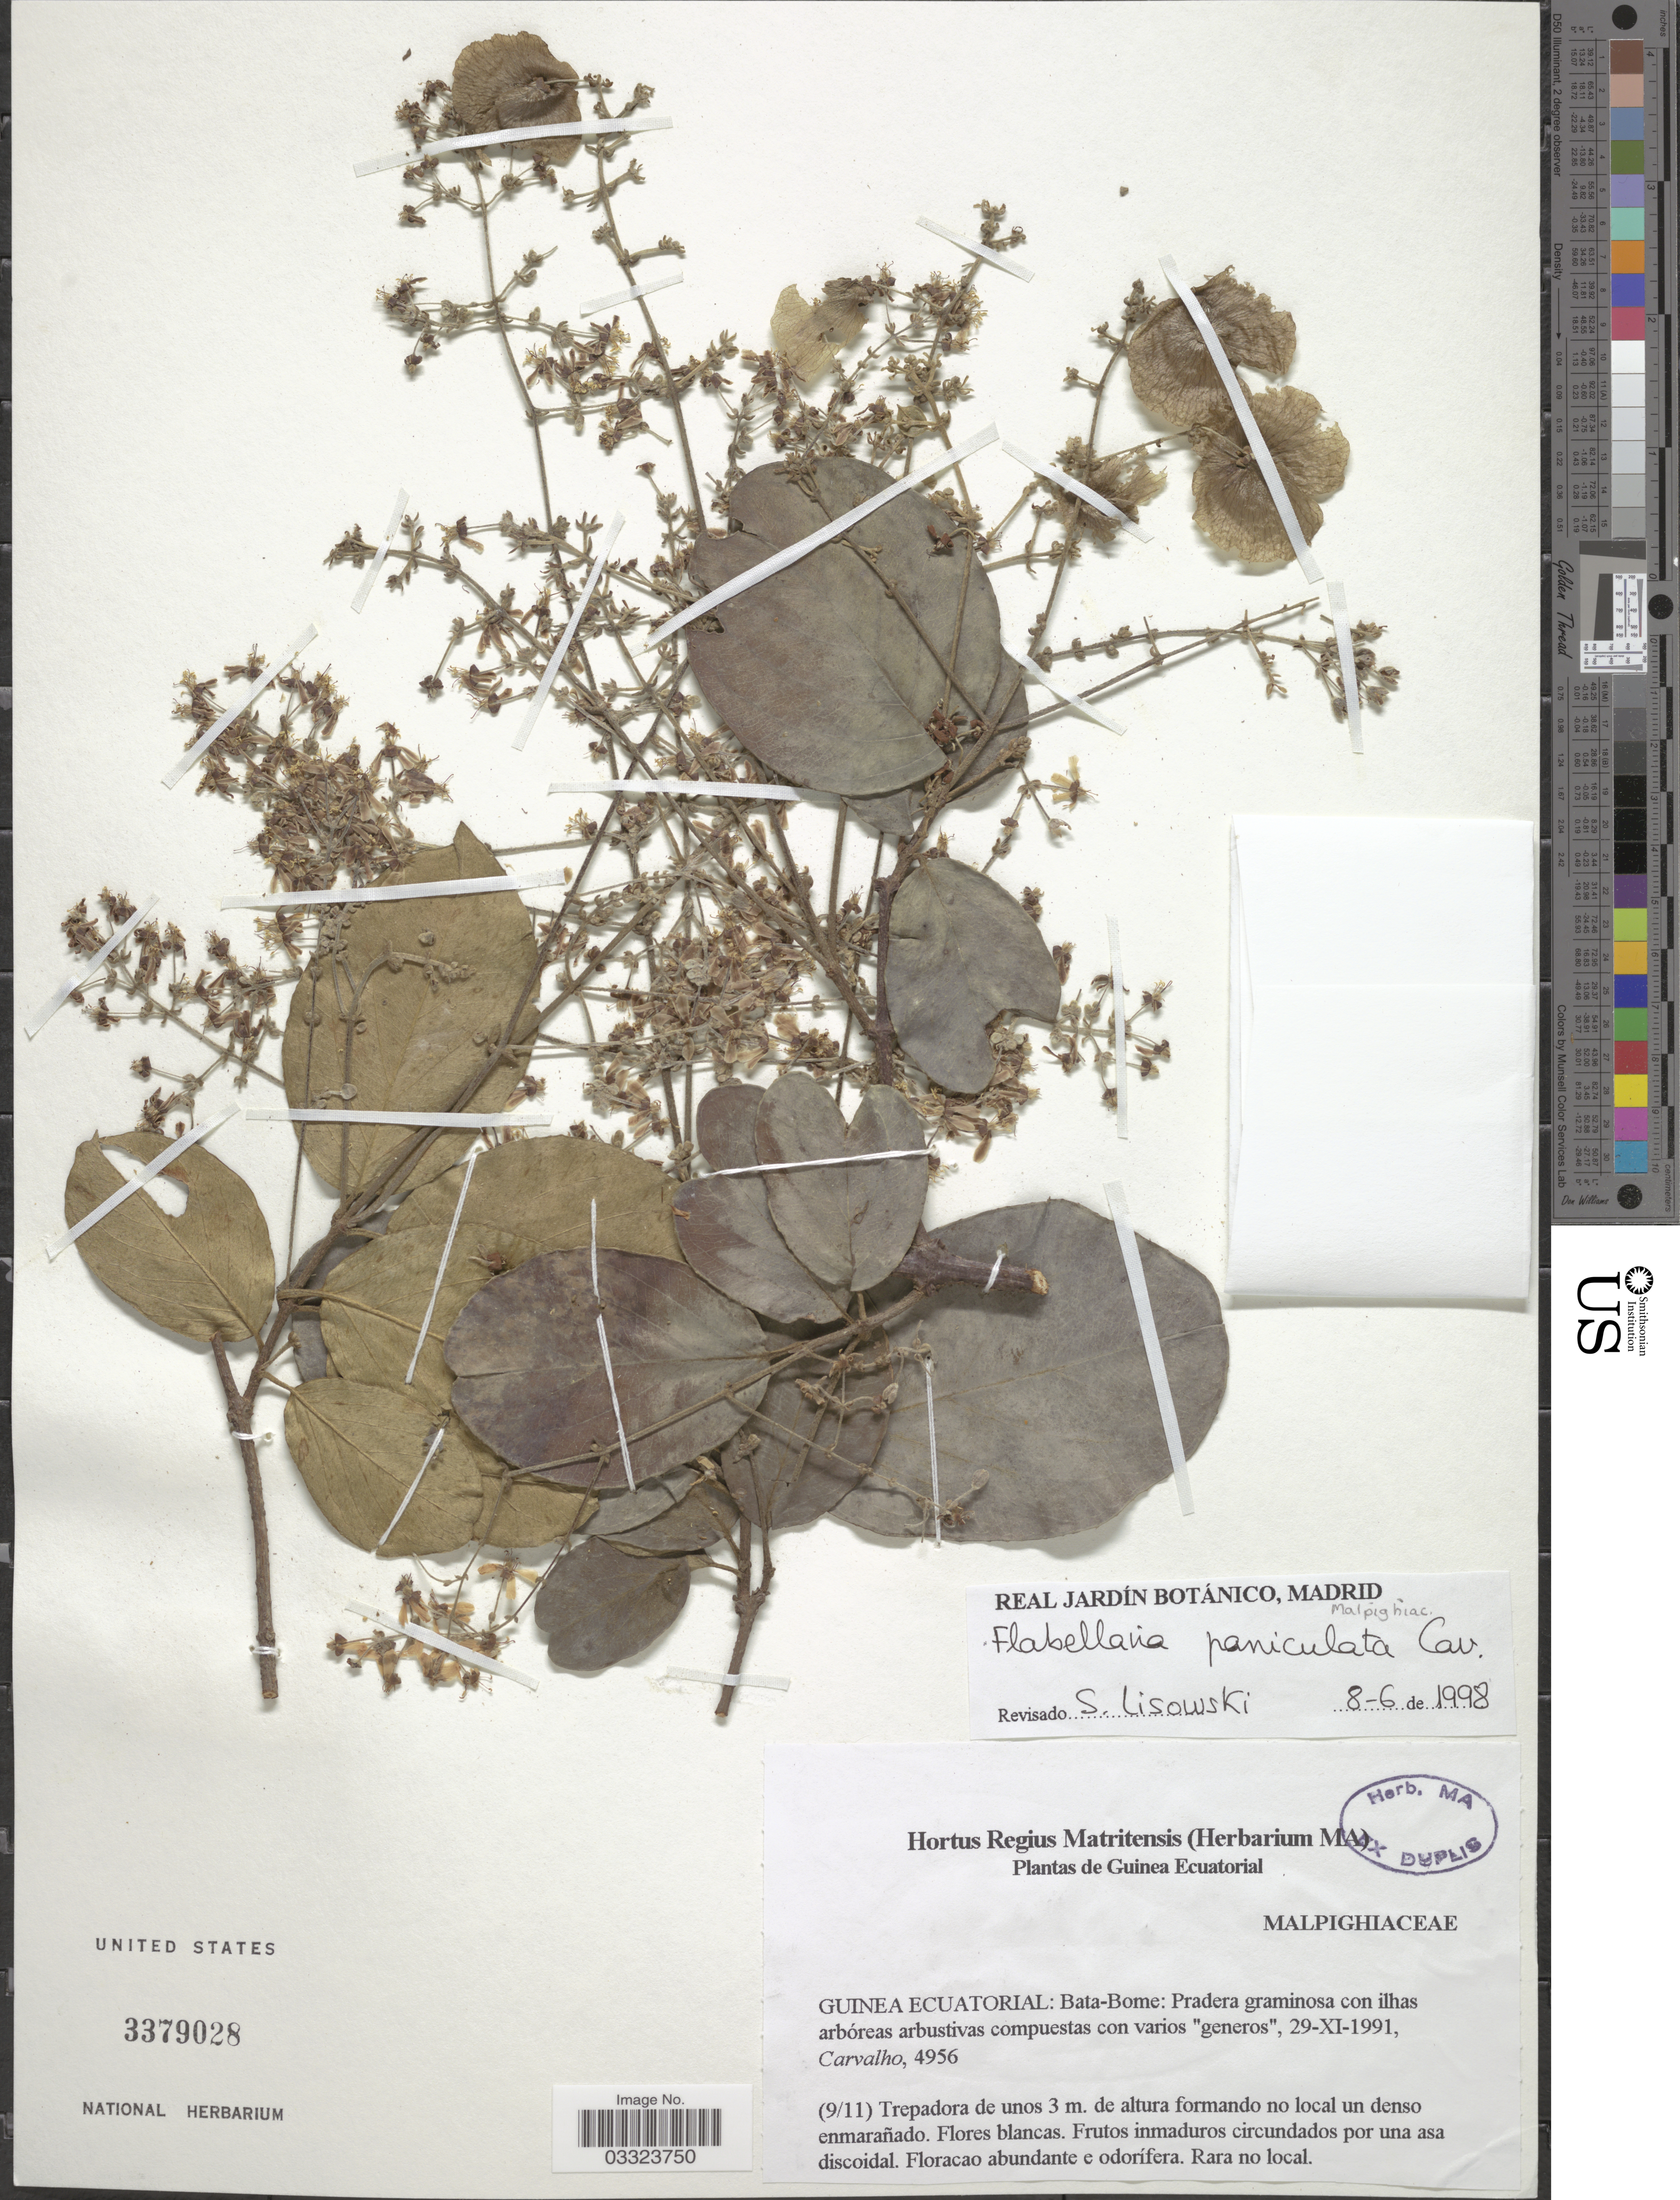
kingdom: Plantae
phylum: Tracheophyta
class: Magnoliopsida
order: Malpighiales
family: Malpighiaceae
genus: Flabellaria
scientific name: Flabellaria paniculata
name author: Cav.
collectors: Carvalho, --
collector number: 4956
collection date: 1991-11-29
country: Equatorial Guinea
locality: Guinea Ecuatorial. Bata-Bome.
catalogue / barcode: US 3379028